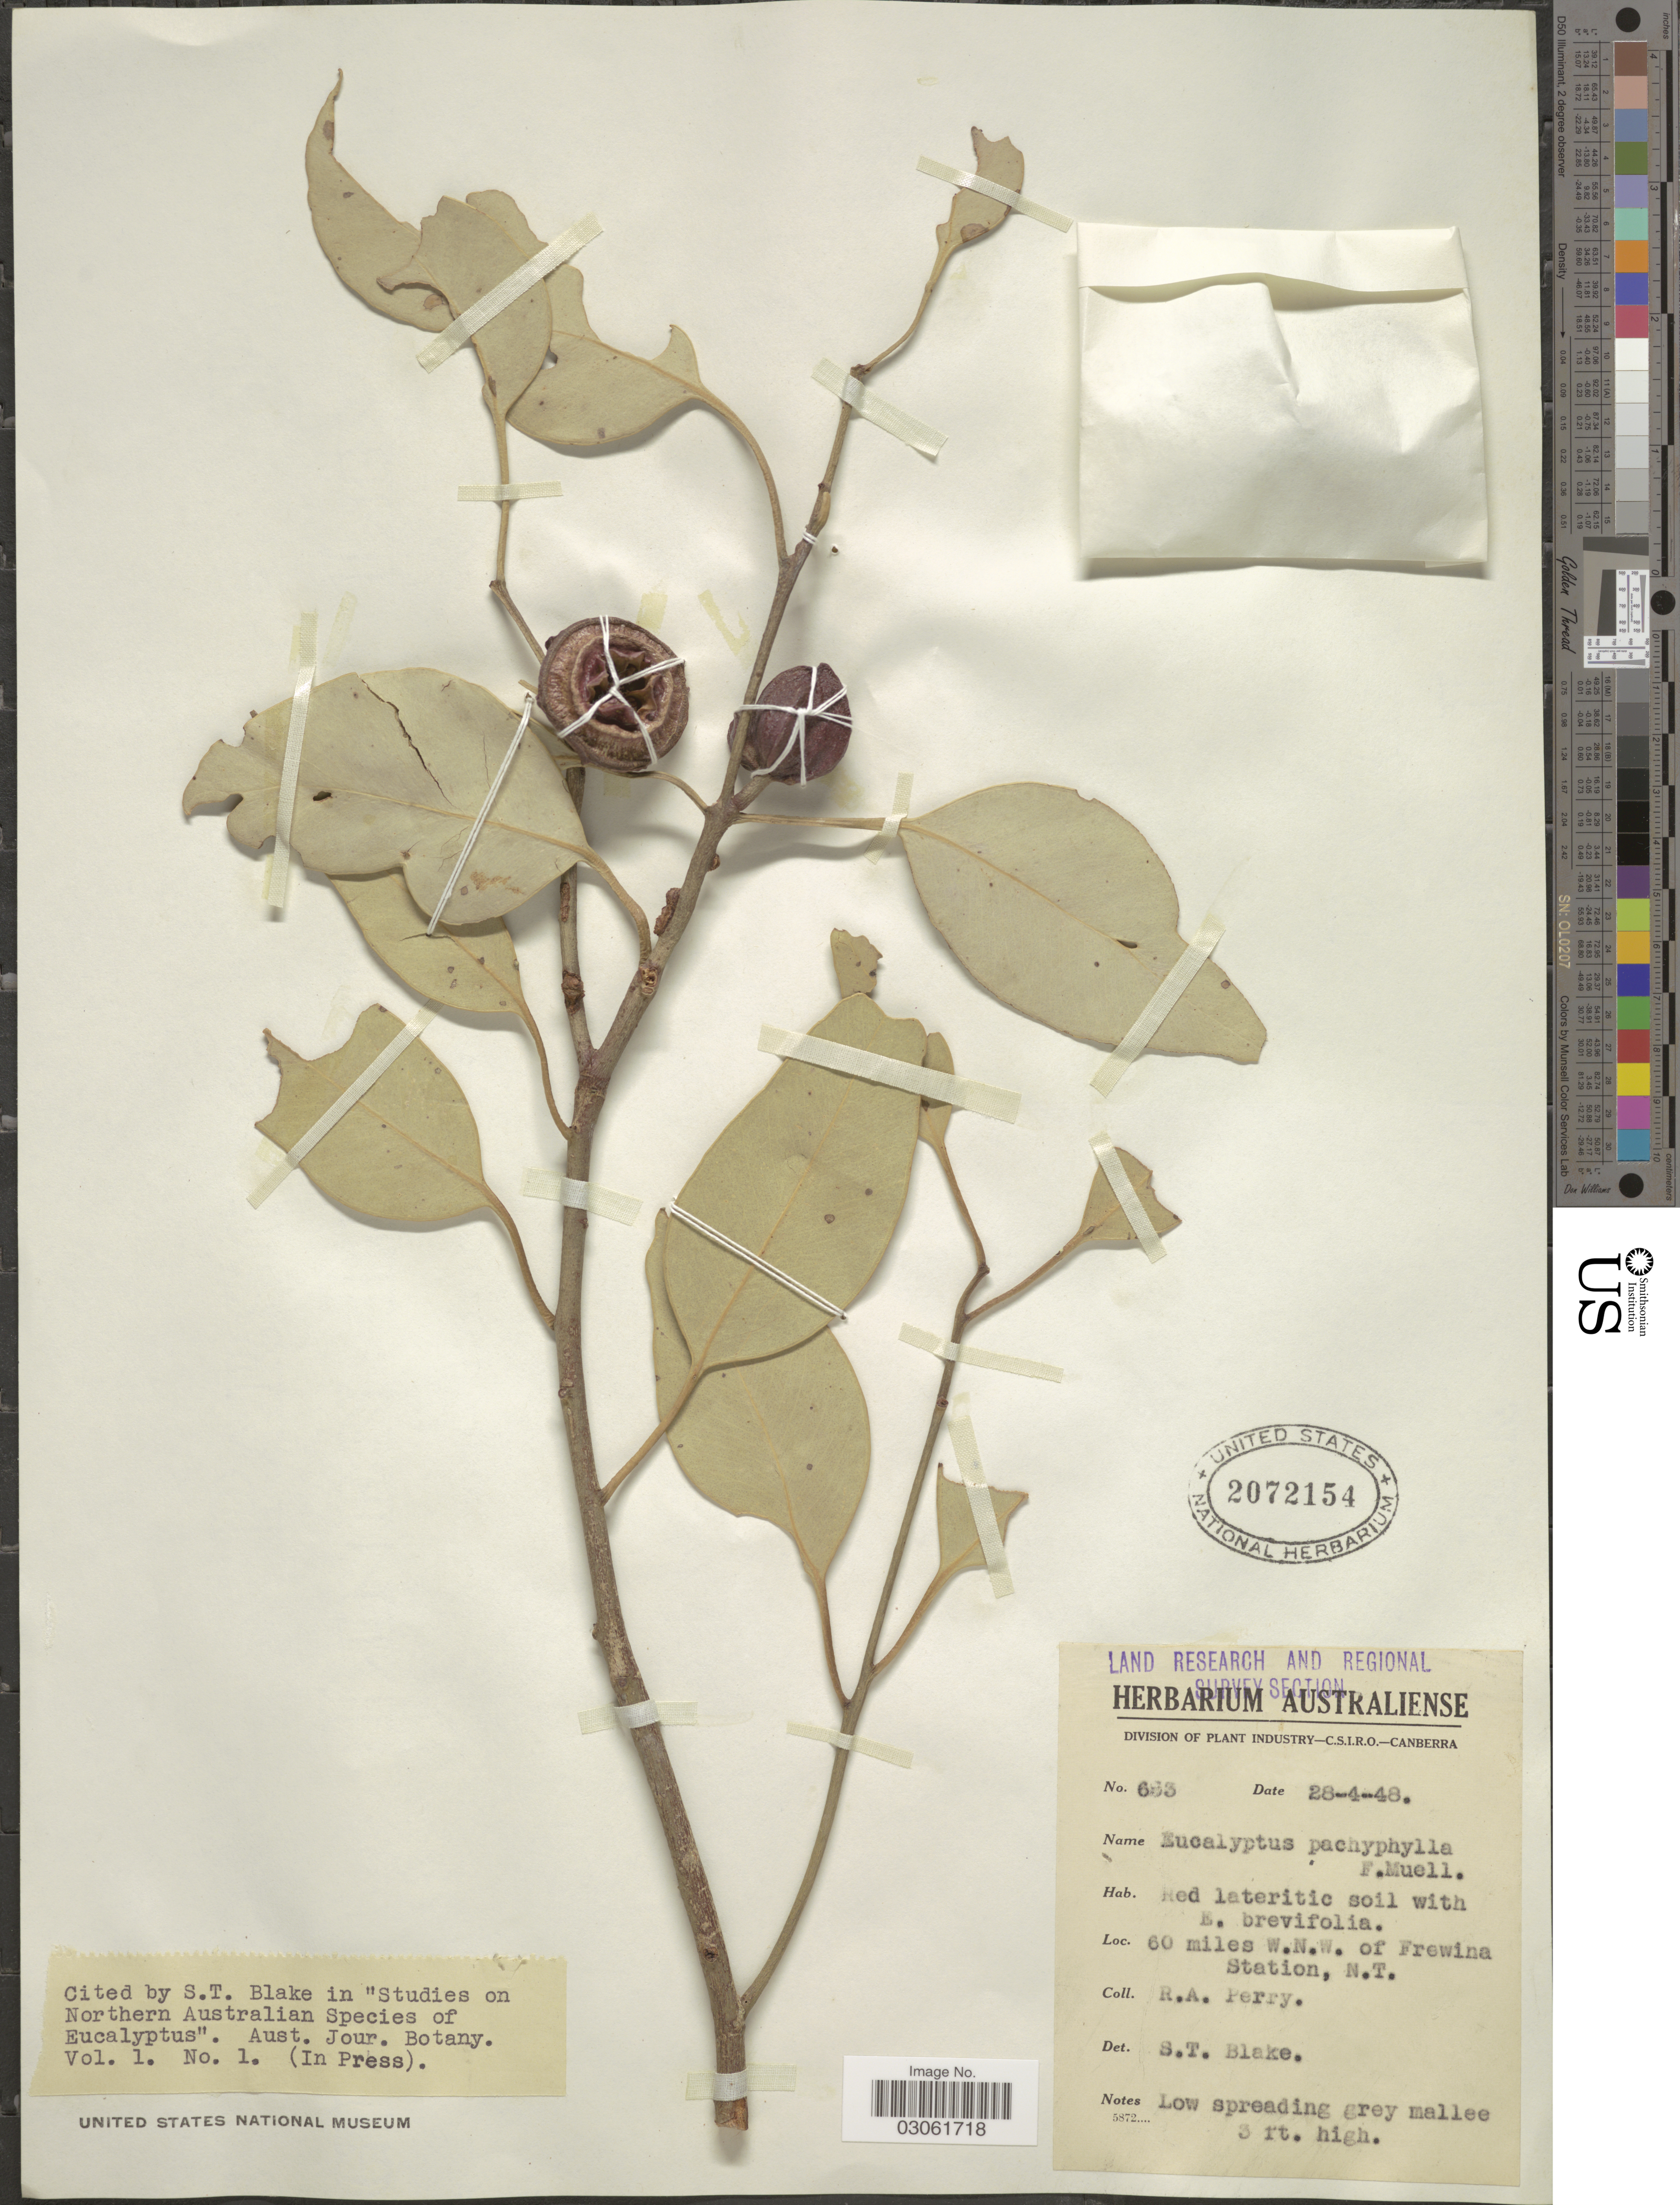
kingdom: Plantae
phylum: Tracheophyta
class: Magnoliopsida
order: Myrtales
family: Myrtaceae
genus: Eucalyptus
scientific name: Eucalyptus pachyphylla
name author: F. Muell.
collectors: Perry, R. A.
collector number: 653*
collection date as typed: Transcribed d/m/y: 28/4/48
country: Australia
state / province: Northern Territory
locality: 60 miles W.N.W. of Frewina Station.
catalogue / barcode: US 2072154